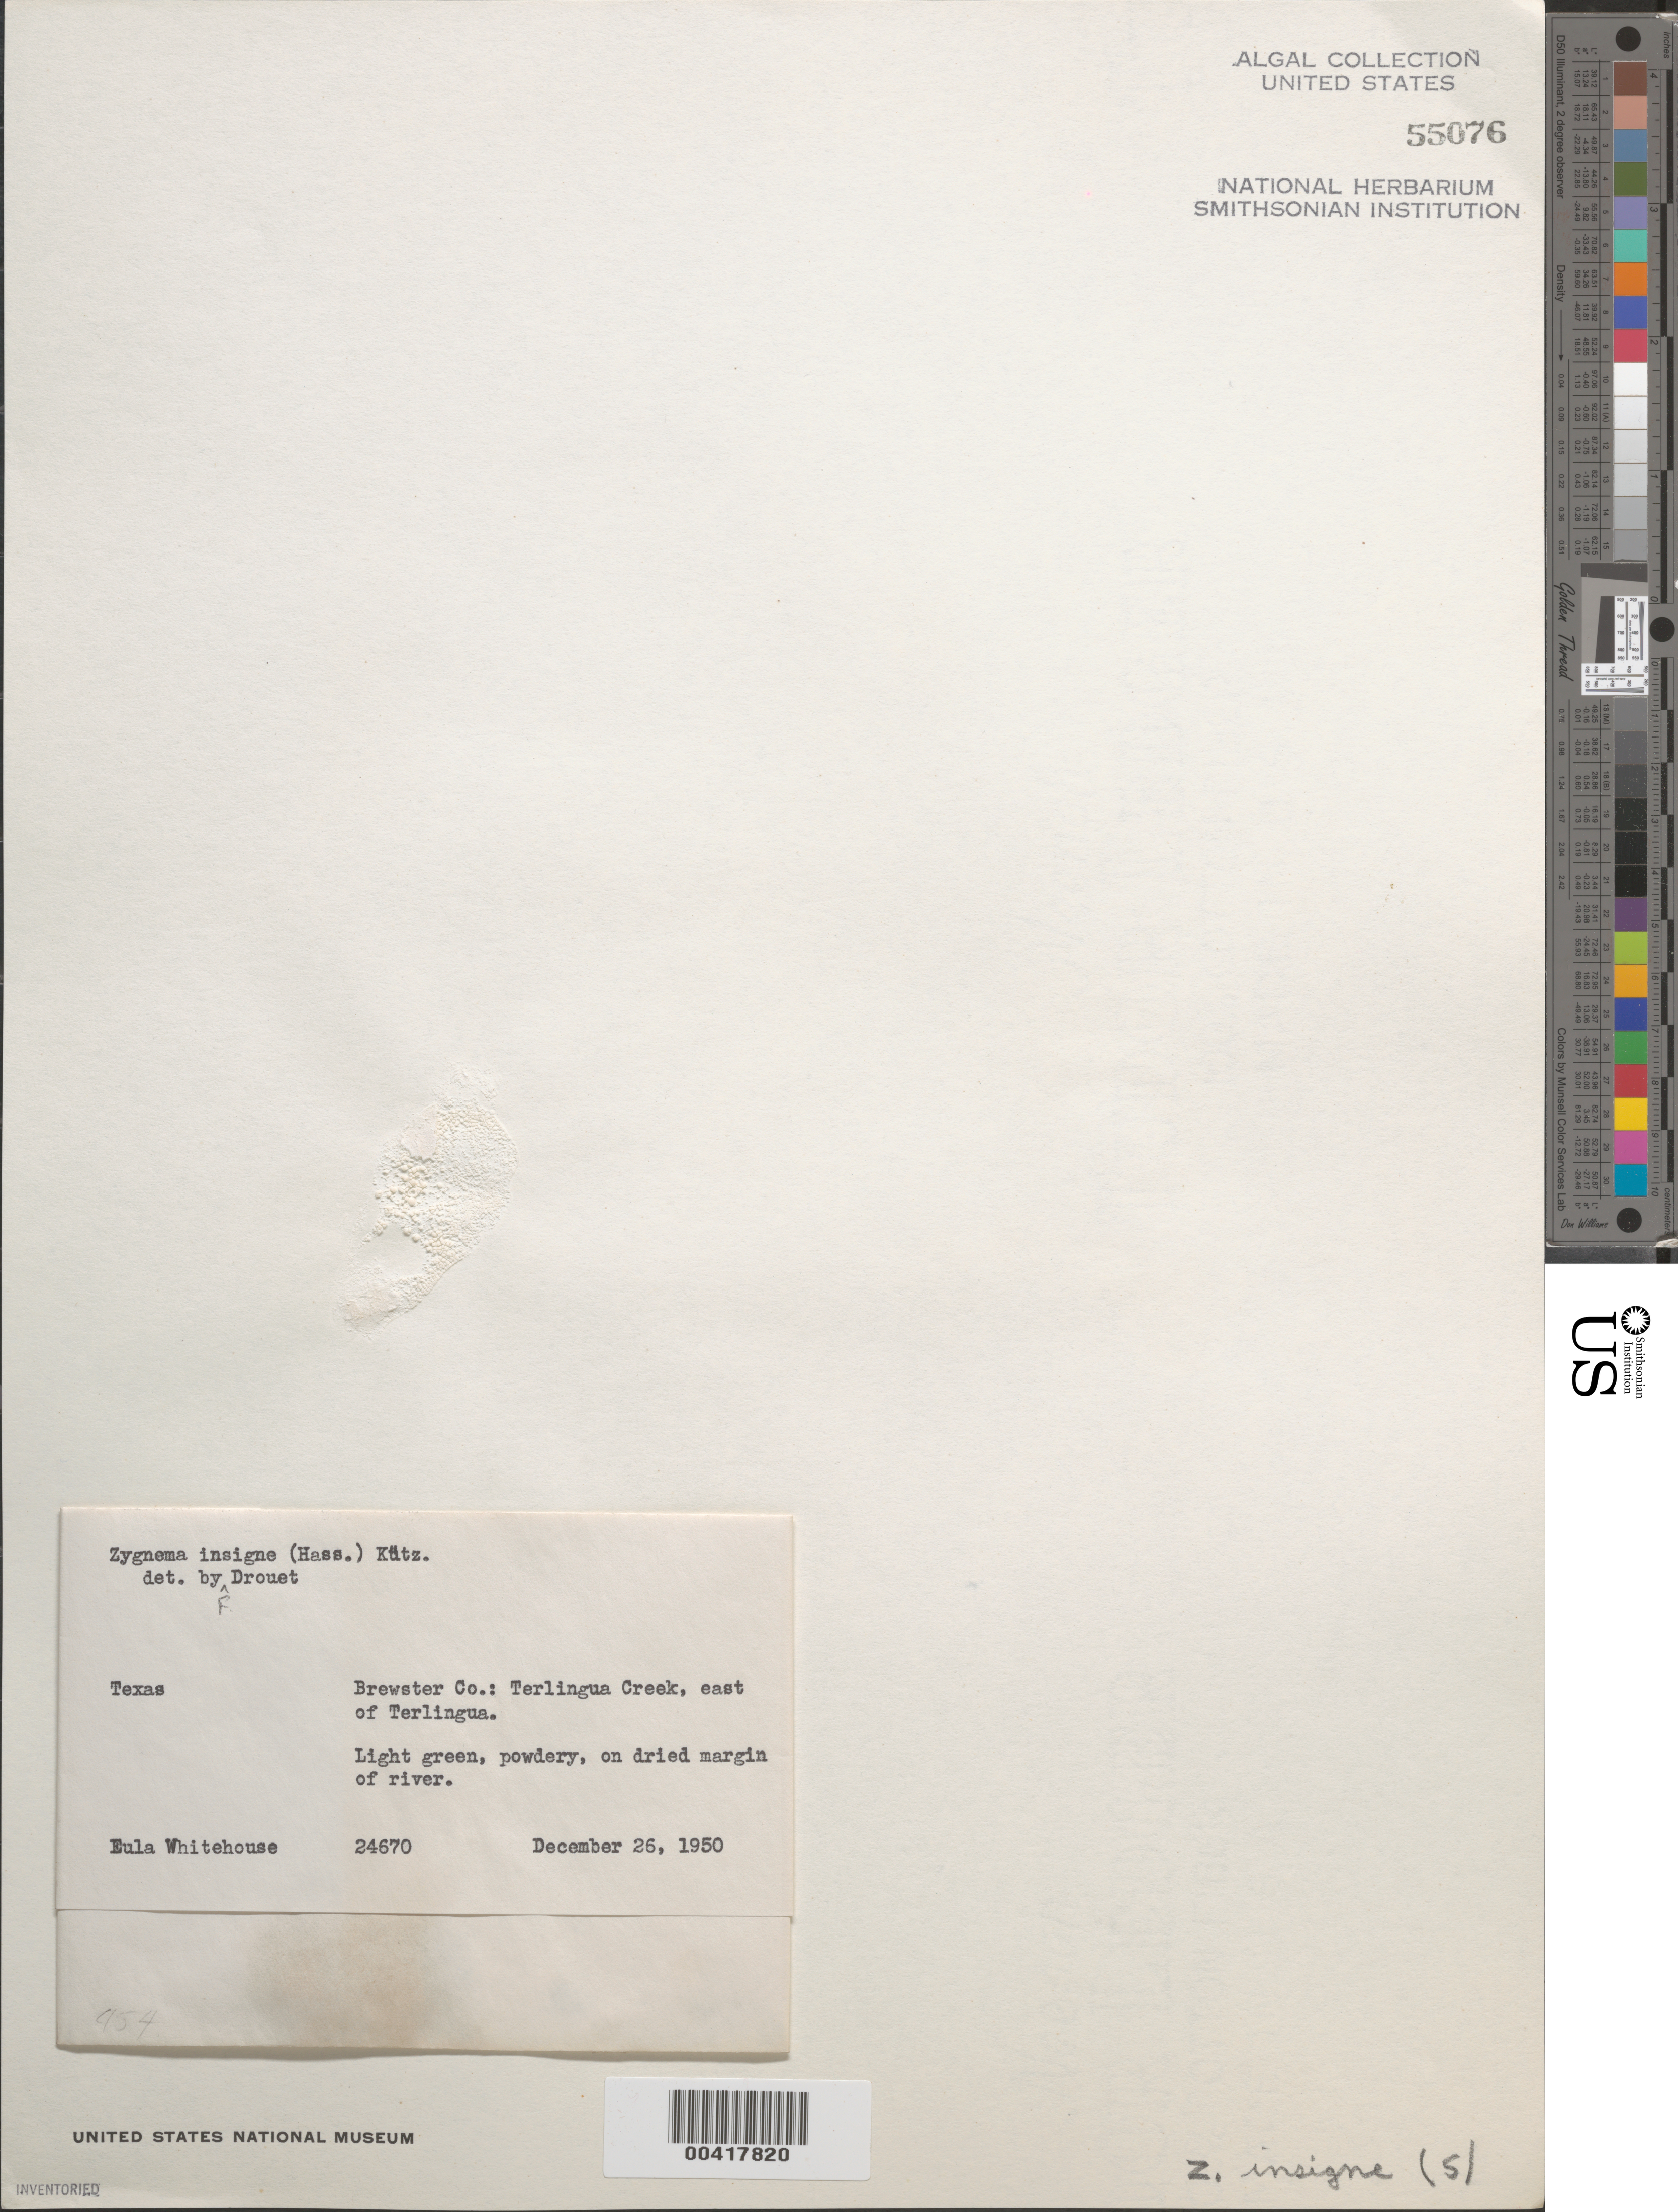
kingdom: Plantae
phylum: Charophyta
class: Zygnematophyceae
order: Zygnematales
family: Zygnemataceae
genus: Zygnema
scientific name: Zygnema insigne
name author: Hassall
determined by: Drouet, F. E.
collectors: E. Whitehouse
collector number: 24670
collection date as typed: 26 Dec 1950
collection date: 1950-12-26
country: United States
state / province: Texas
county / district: Brewster County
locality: Terlingua Creek, east of Terlingua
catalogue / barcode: US 55076